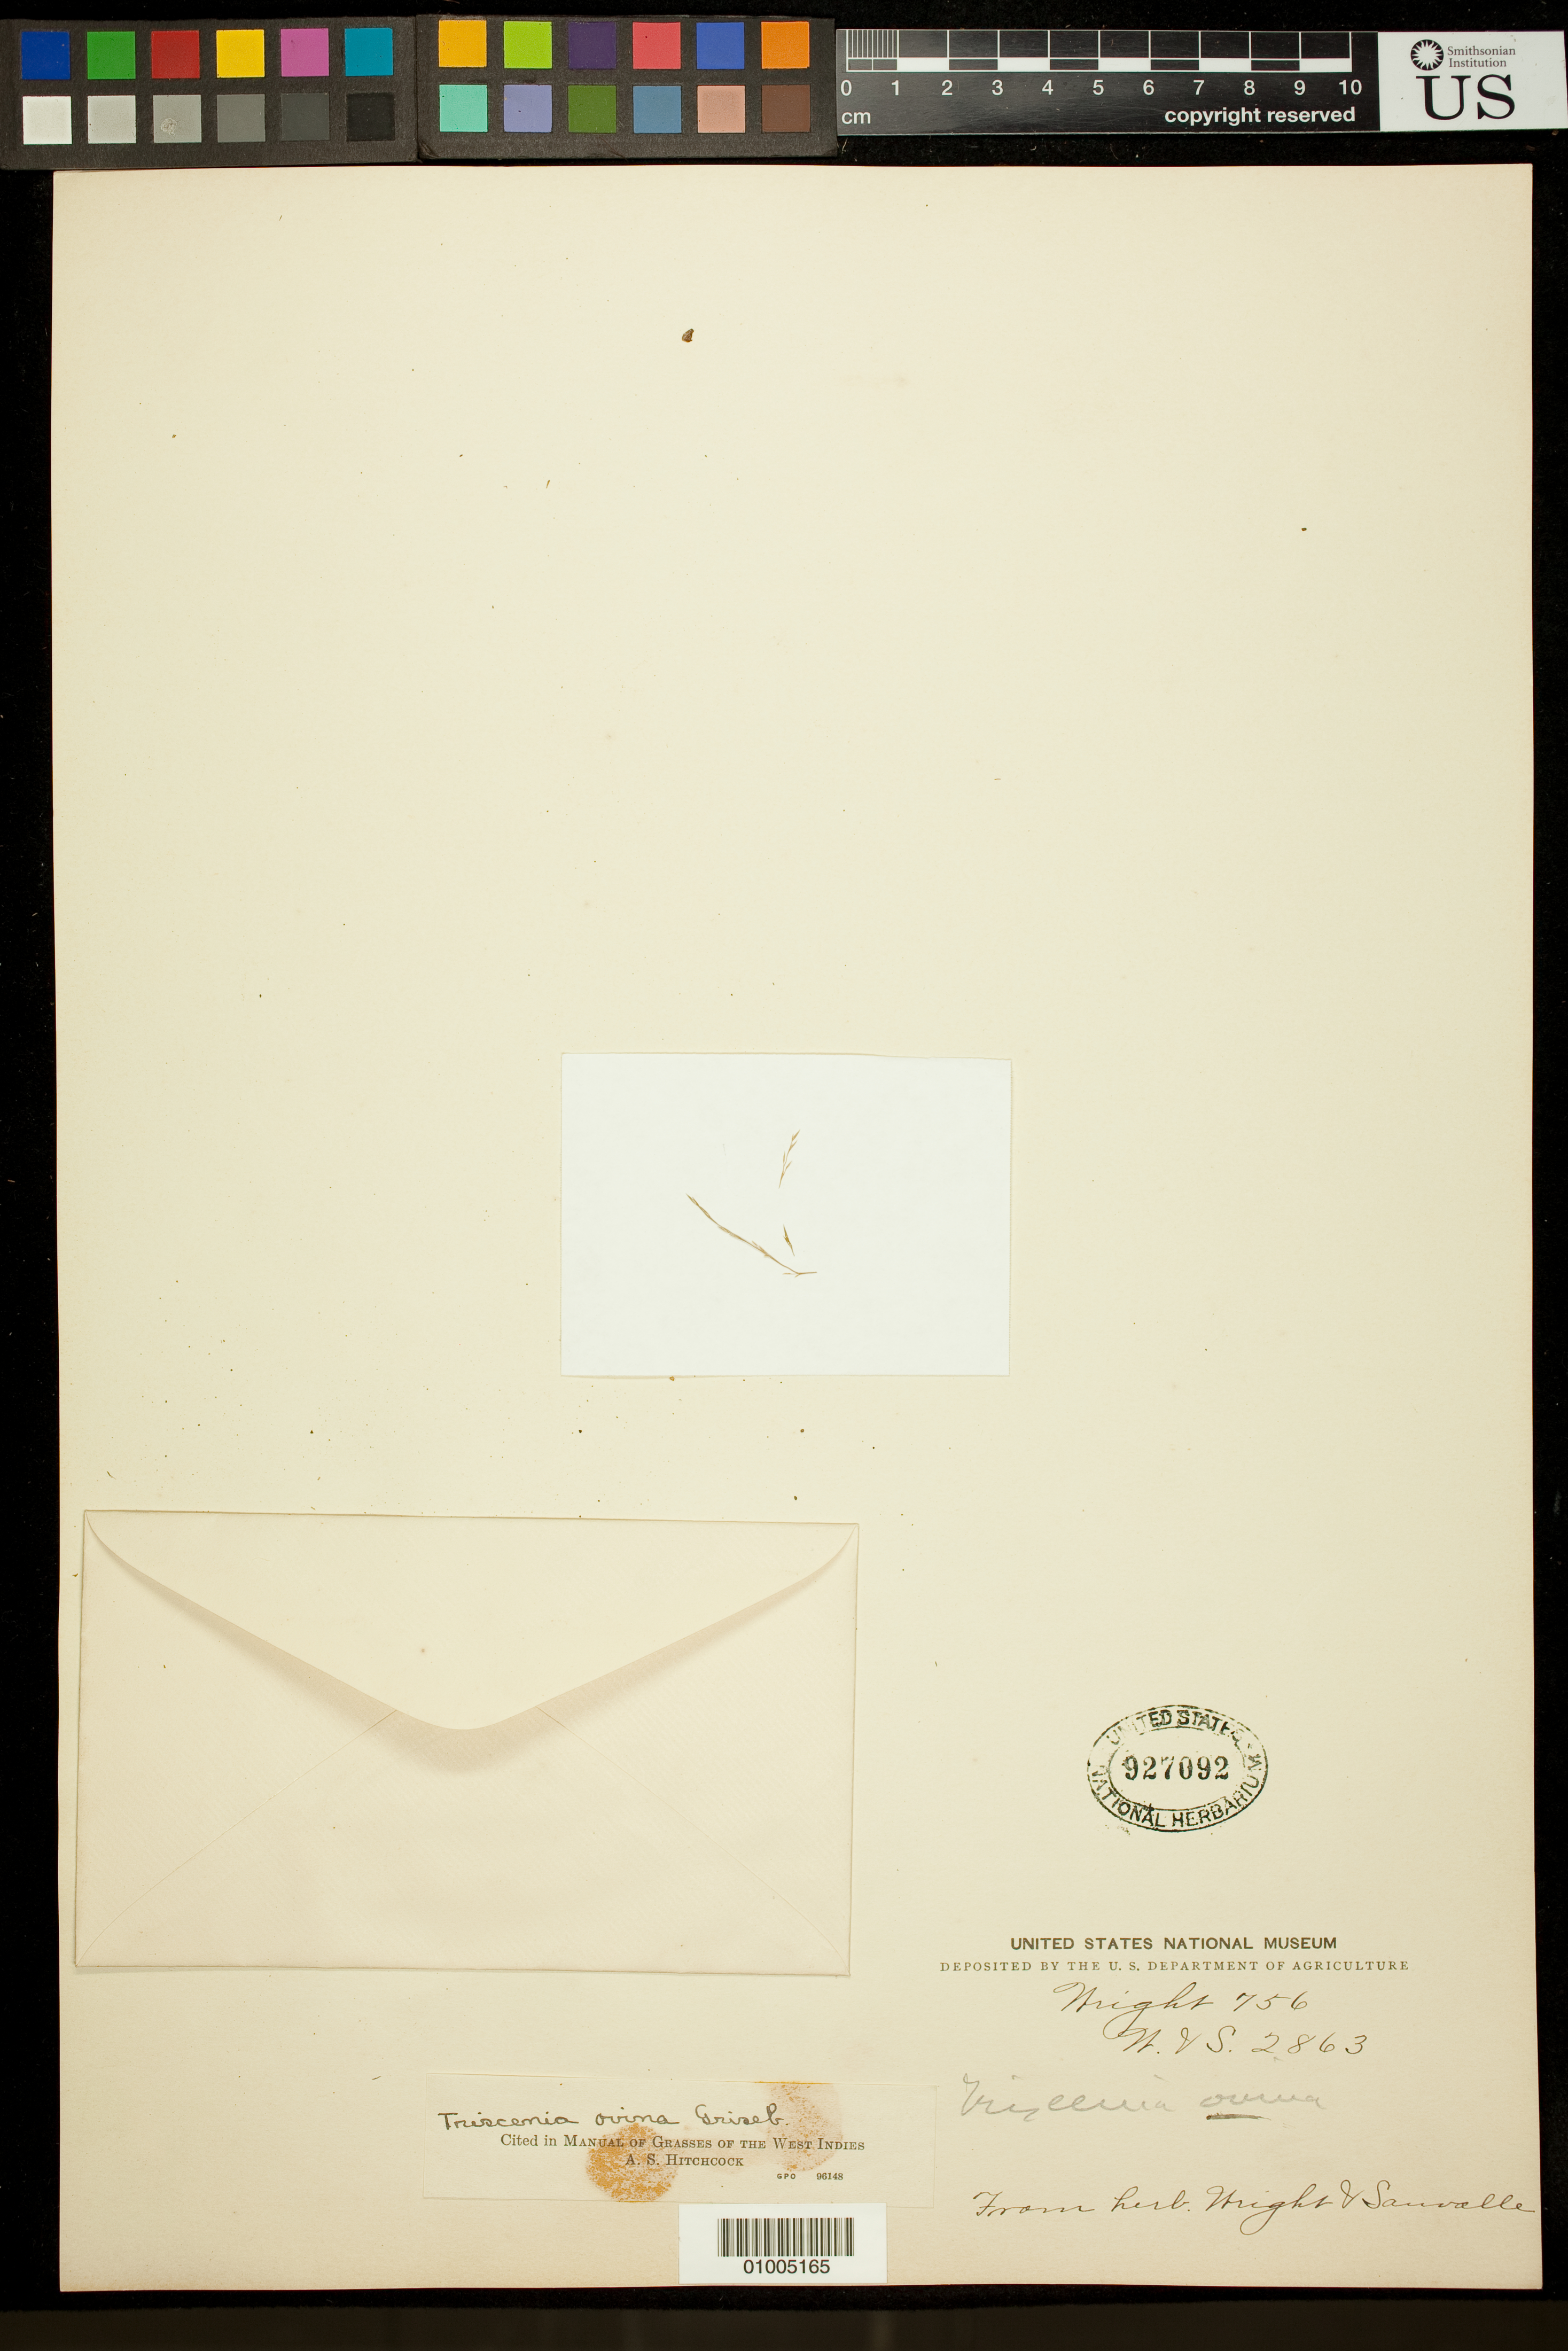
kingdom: Plantae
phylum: Tracheophyta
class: Liliopsida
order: Poales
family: Poaceae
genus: Triscenia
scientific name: Triscenia ovina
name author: Griseb.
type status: Type Collection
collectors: C. Wright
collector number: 756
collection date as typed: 1800 to 1899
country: Cuba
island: Cuba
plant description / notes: Fragmentary material of type specimen ex herb. Wright & Sauvalle.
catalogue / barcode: US 927092